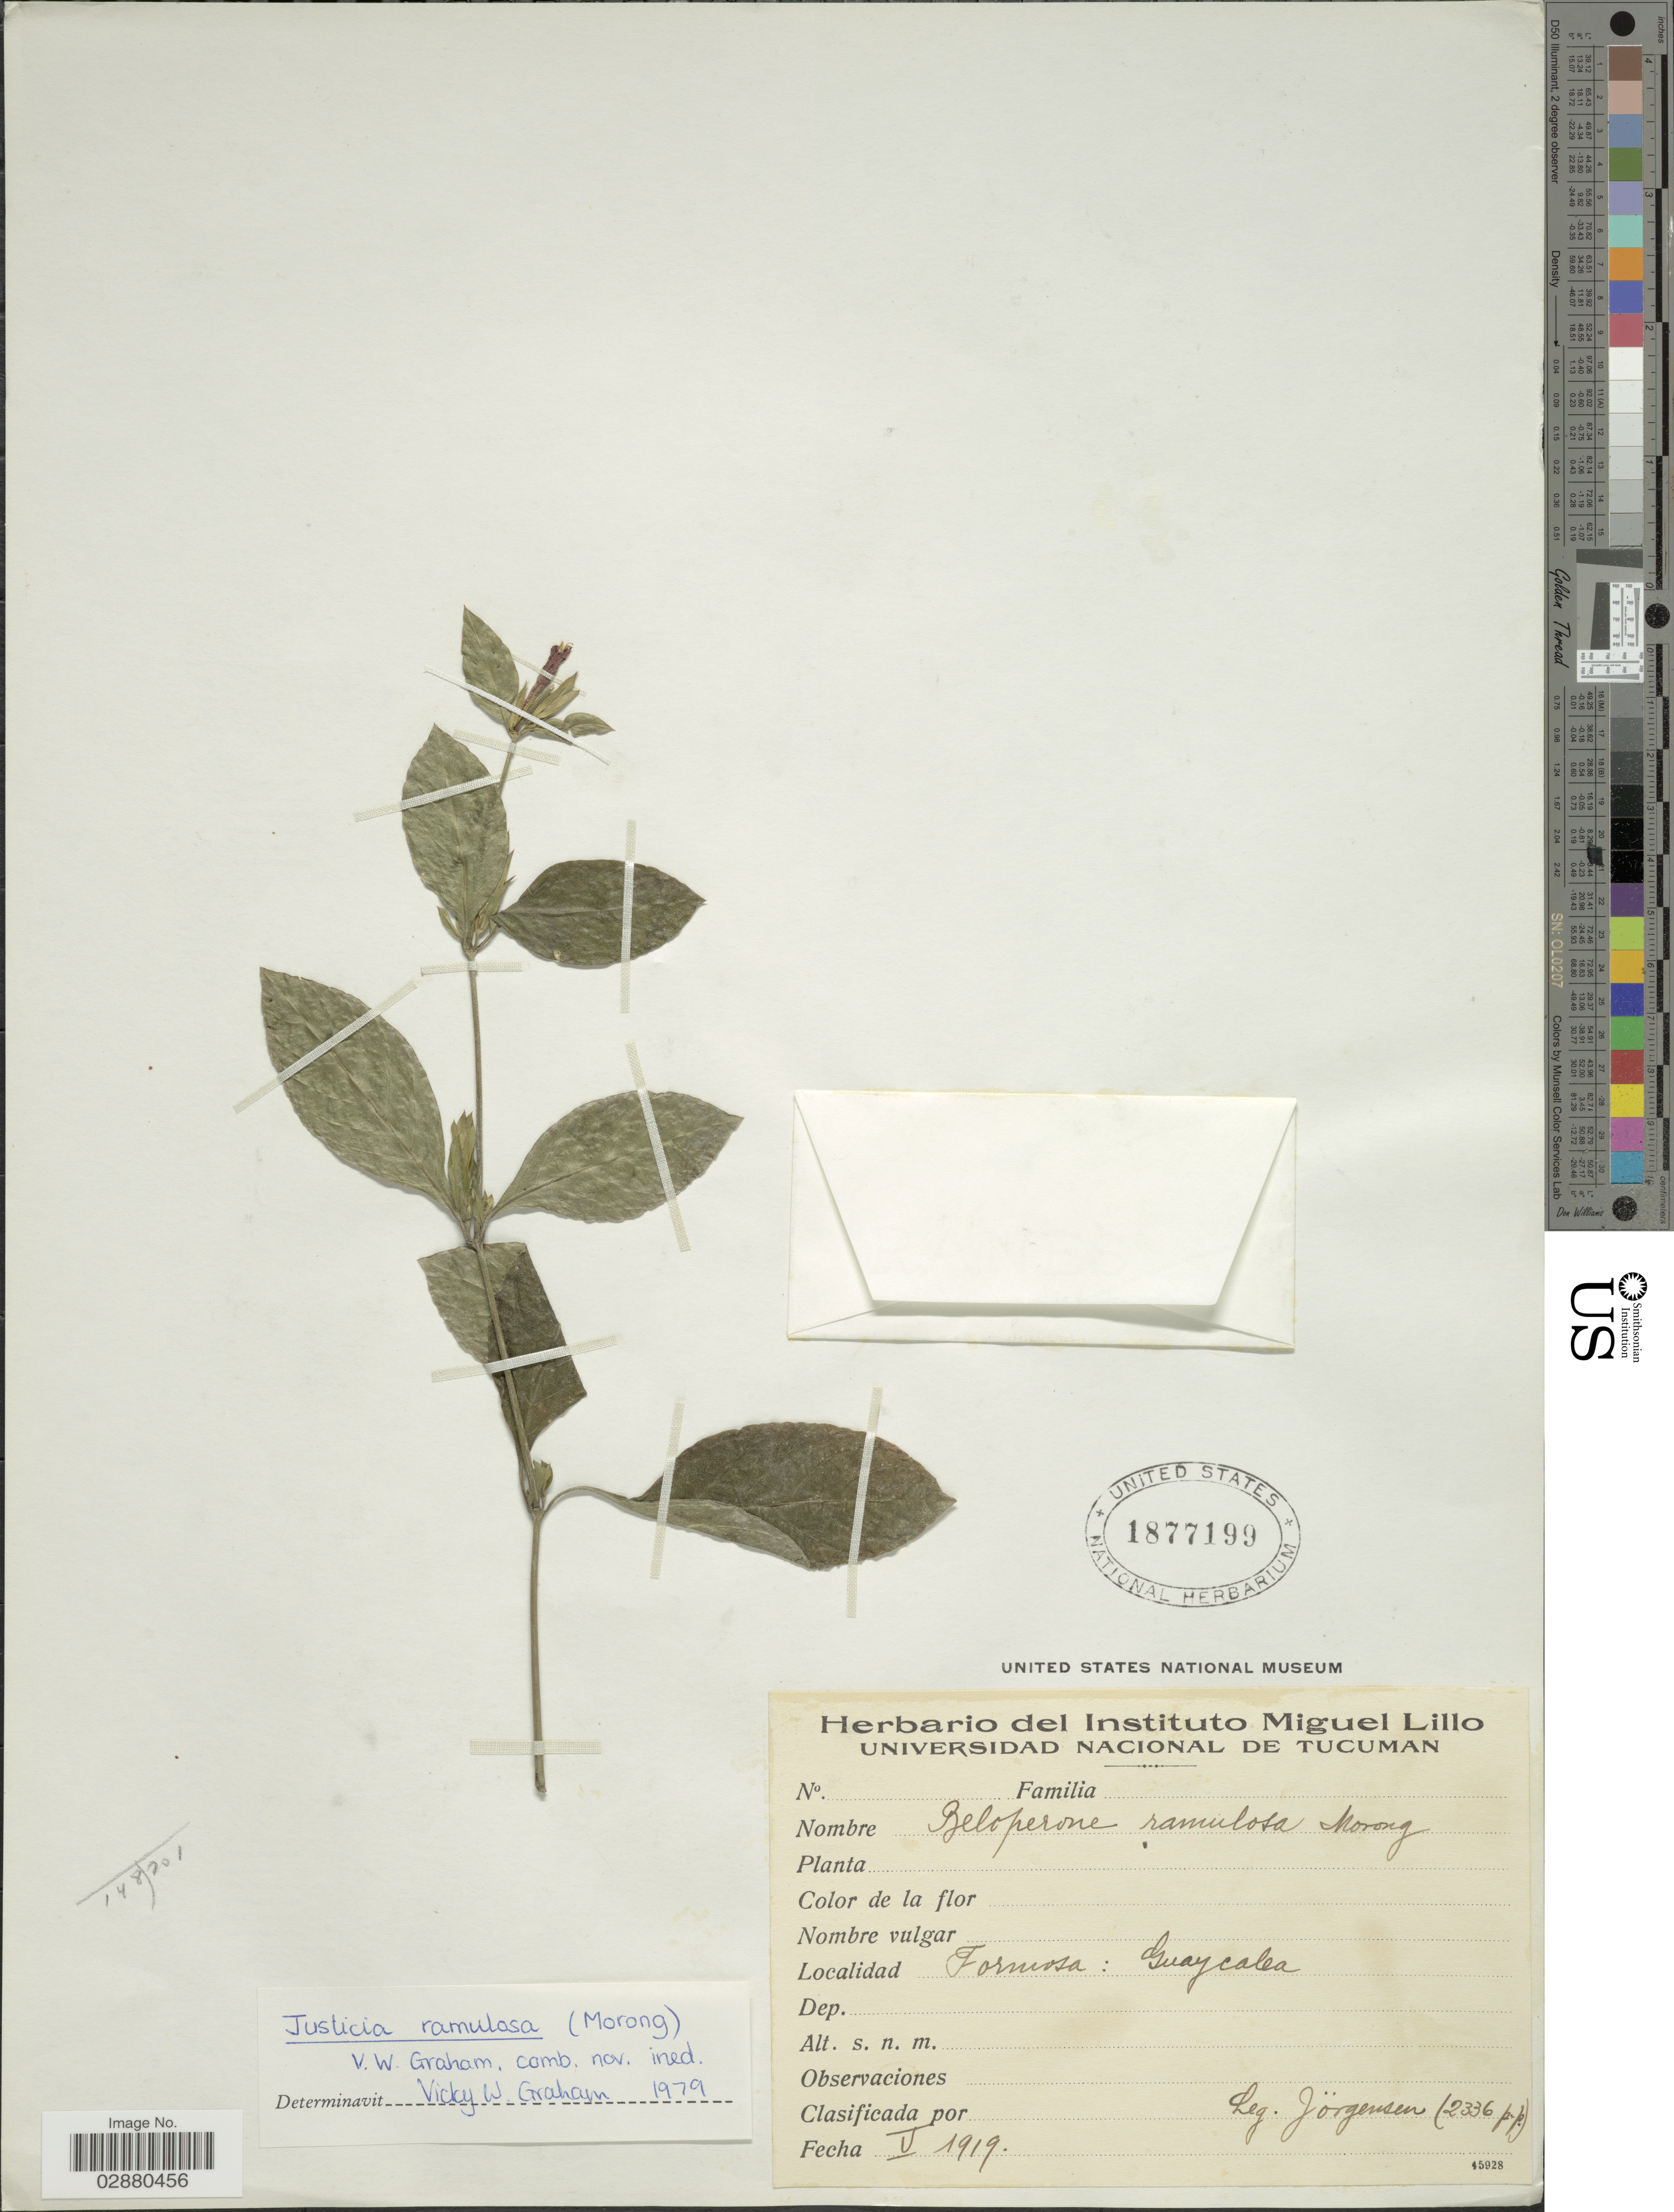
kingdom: Plantae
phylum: Tracheophyta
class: Magnoliopsida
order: Lamiales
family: Acanthaceae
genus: Justicia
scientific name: Justicia ramulosa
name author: (Morong) C. Ezcurra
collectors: Jorgensen, --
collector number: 2336pp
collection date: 1919-05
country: Argentina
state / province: Formosa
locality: Guaycalea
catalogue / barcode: US 1877199